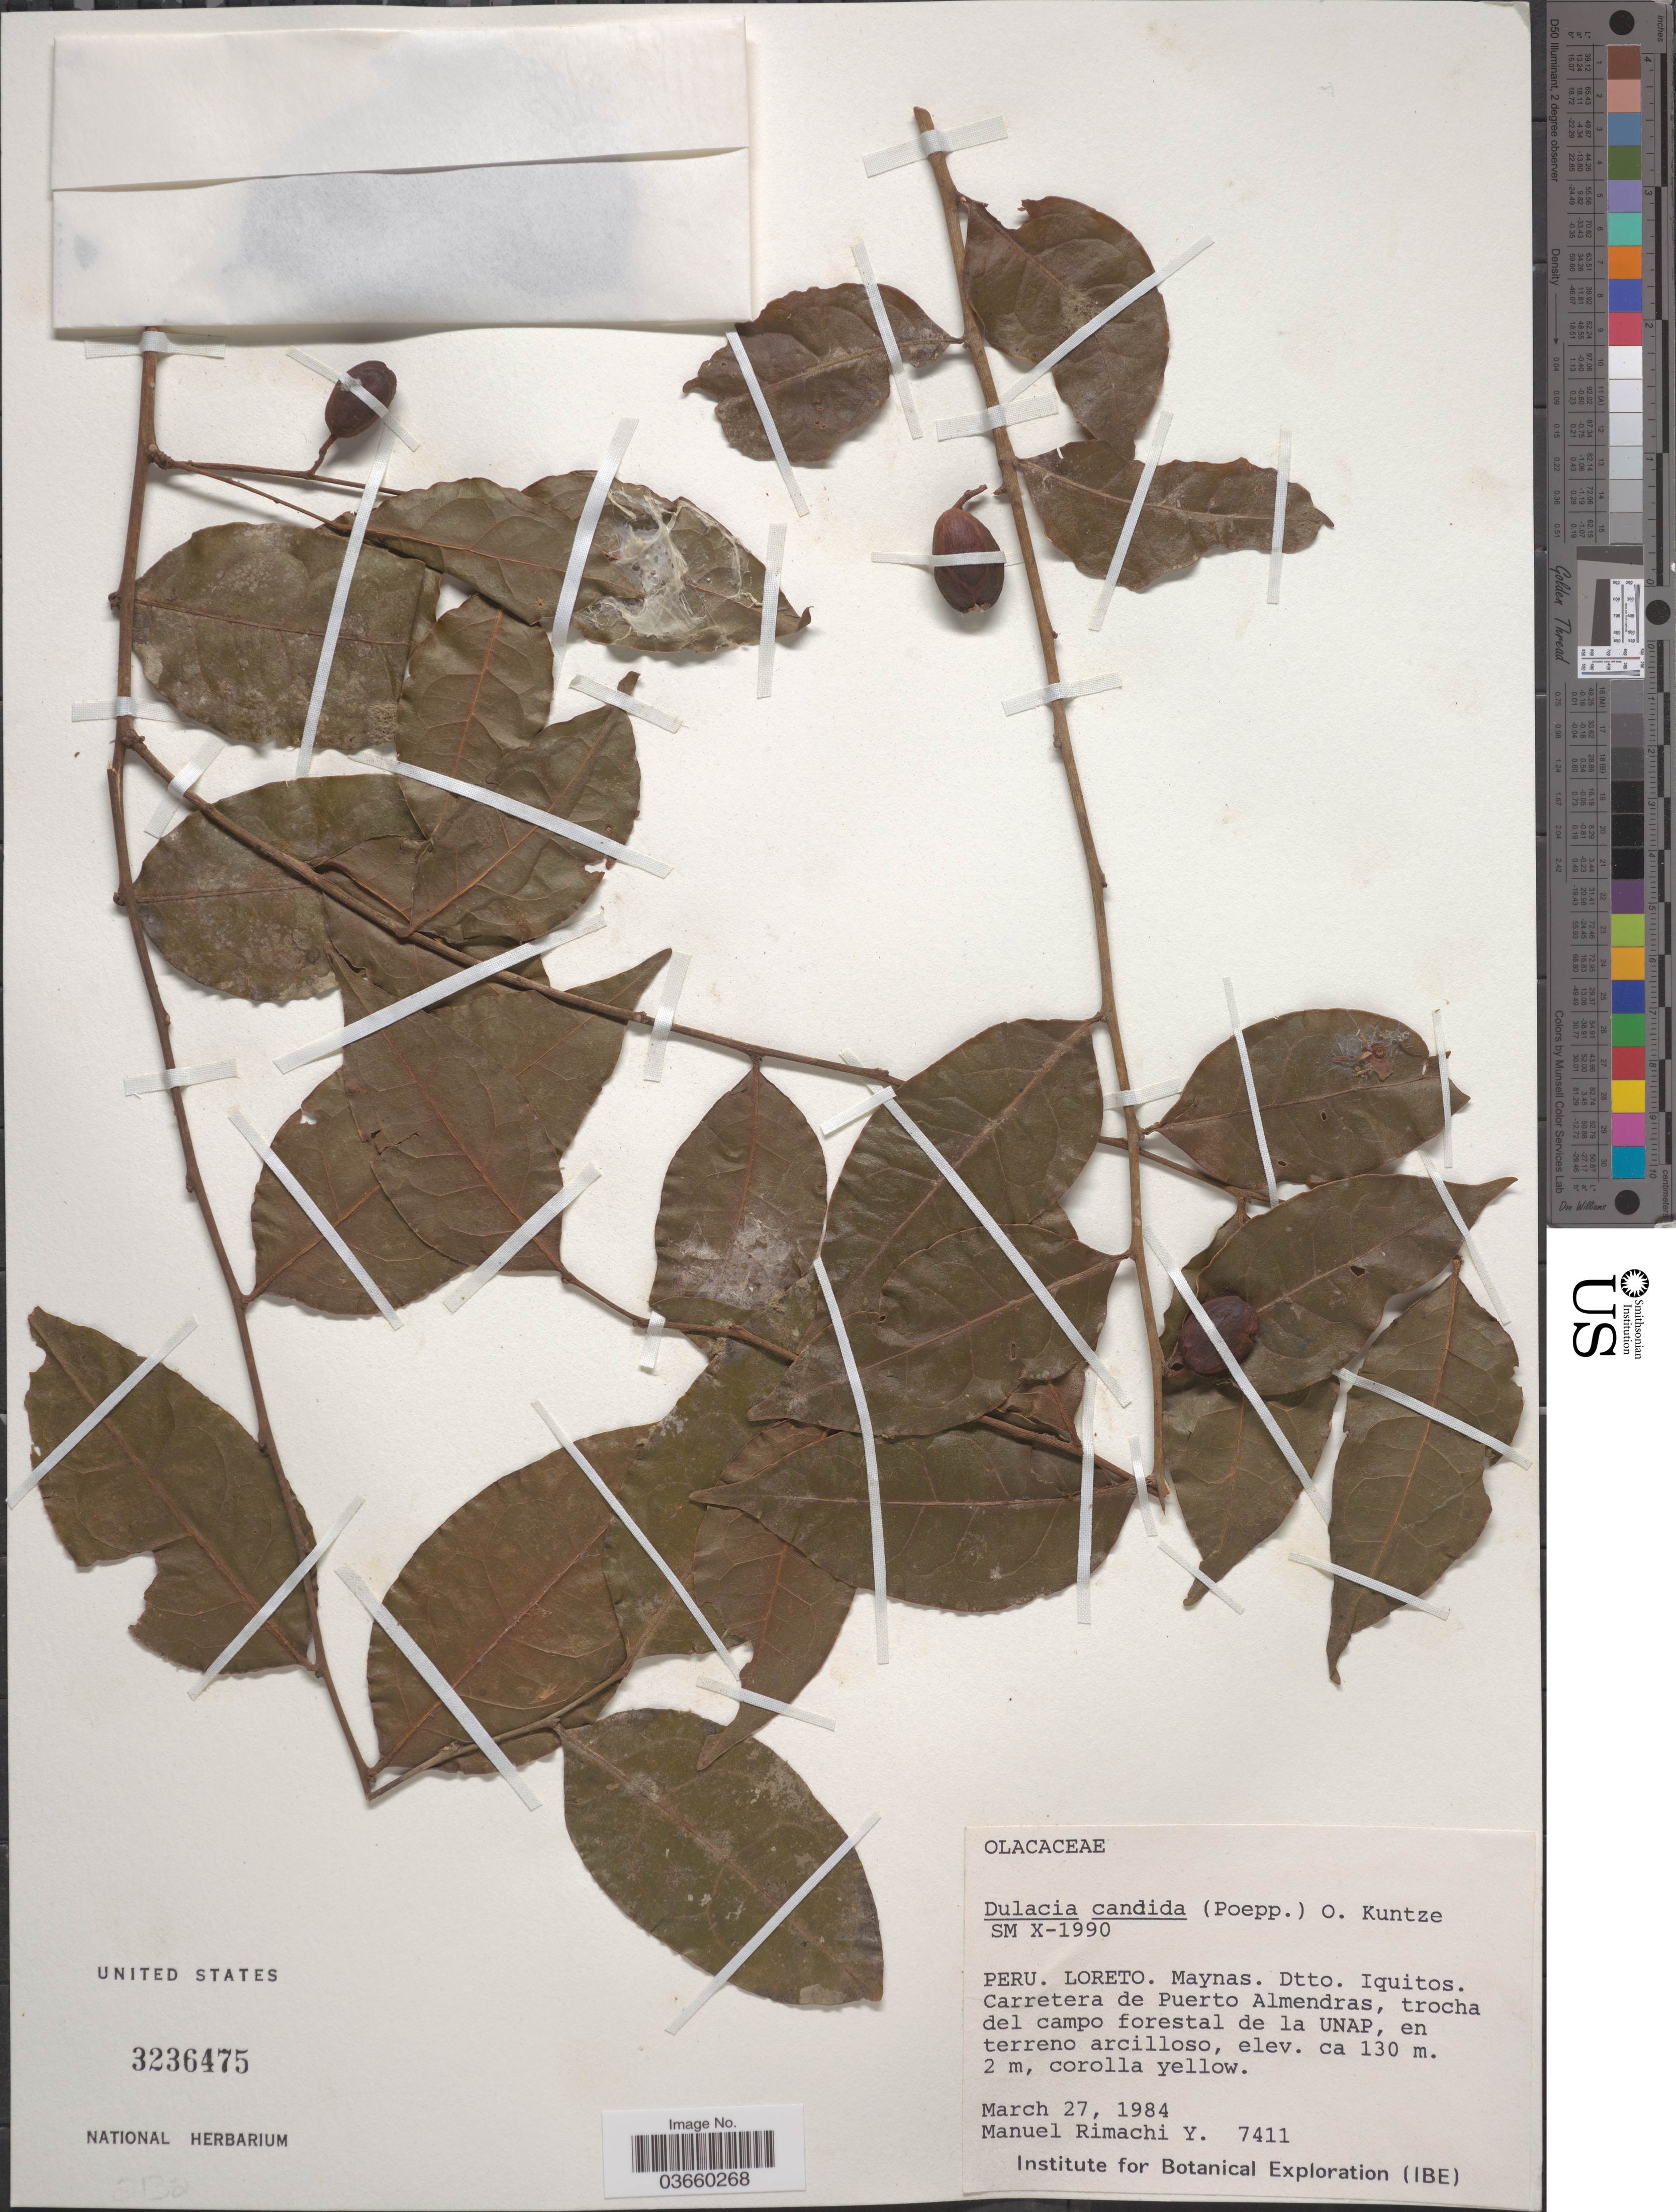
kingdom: Plantae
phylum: Tracheophyta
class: Magnoliopsida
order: Santalales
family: Olacaceae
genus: Dulacia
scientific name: Dulacia candida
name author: (Poepp.) Kuntze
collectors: M. Rimachi Y.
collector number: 7411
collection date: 1984-03-27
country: Peru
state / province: Loreto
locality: Maynas. Dtto. Iquitos. Carretera de Puerto Almendras, trocha del campo forestal de la UNAP.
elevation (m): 130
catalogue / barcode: US 3236475